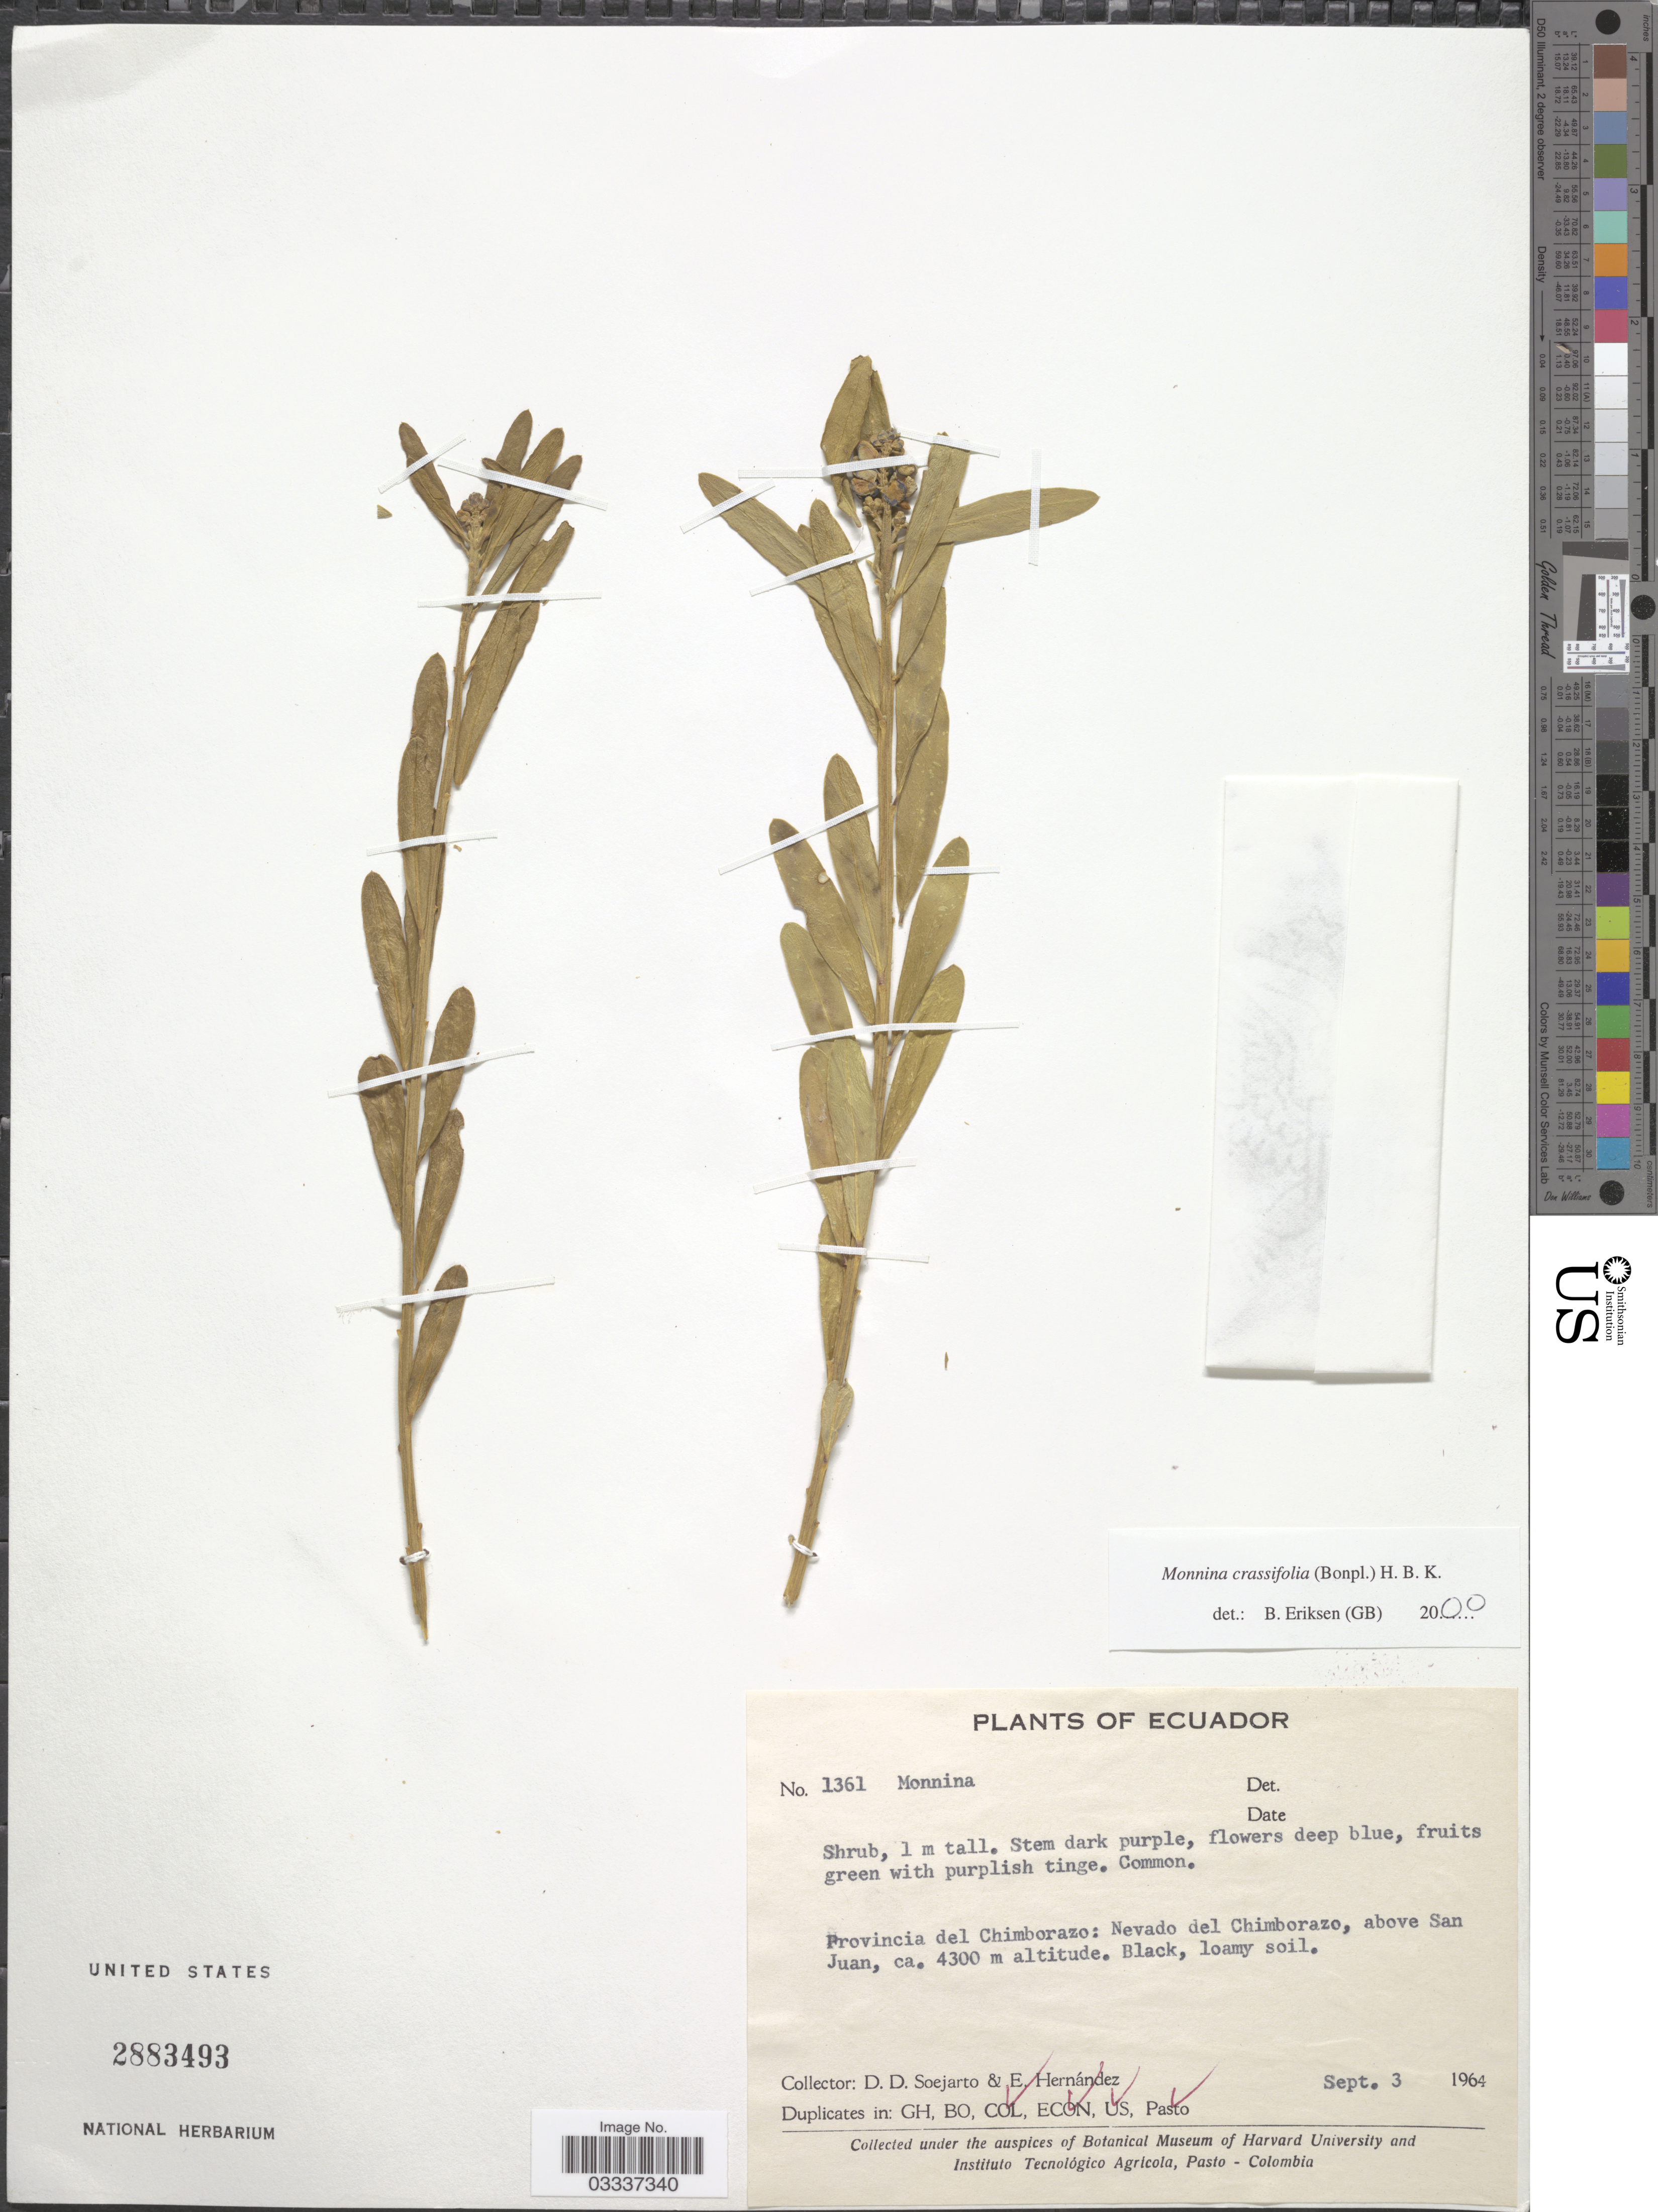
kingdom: Plantae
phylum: Tracheophyta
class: Magnoliopsida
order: Fabales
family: Polygalaceae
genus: Monnina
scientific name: Monnina crassifolia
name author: (Bonpl.) Kunth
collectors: E. Hernández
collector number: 1361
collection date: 1964-09-03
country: Ecuador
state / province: Chimborazo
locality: Nevado del Chimborazo, above San Juan.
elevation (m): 4300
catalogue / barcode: US 2883493